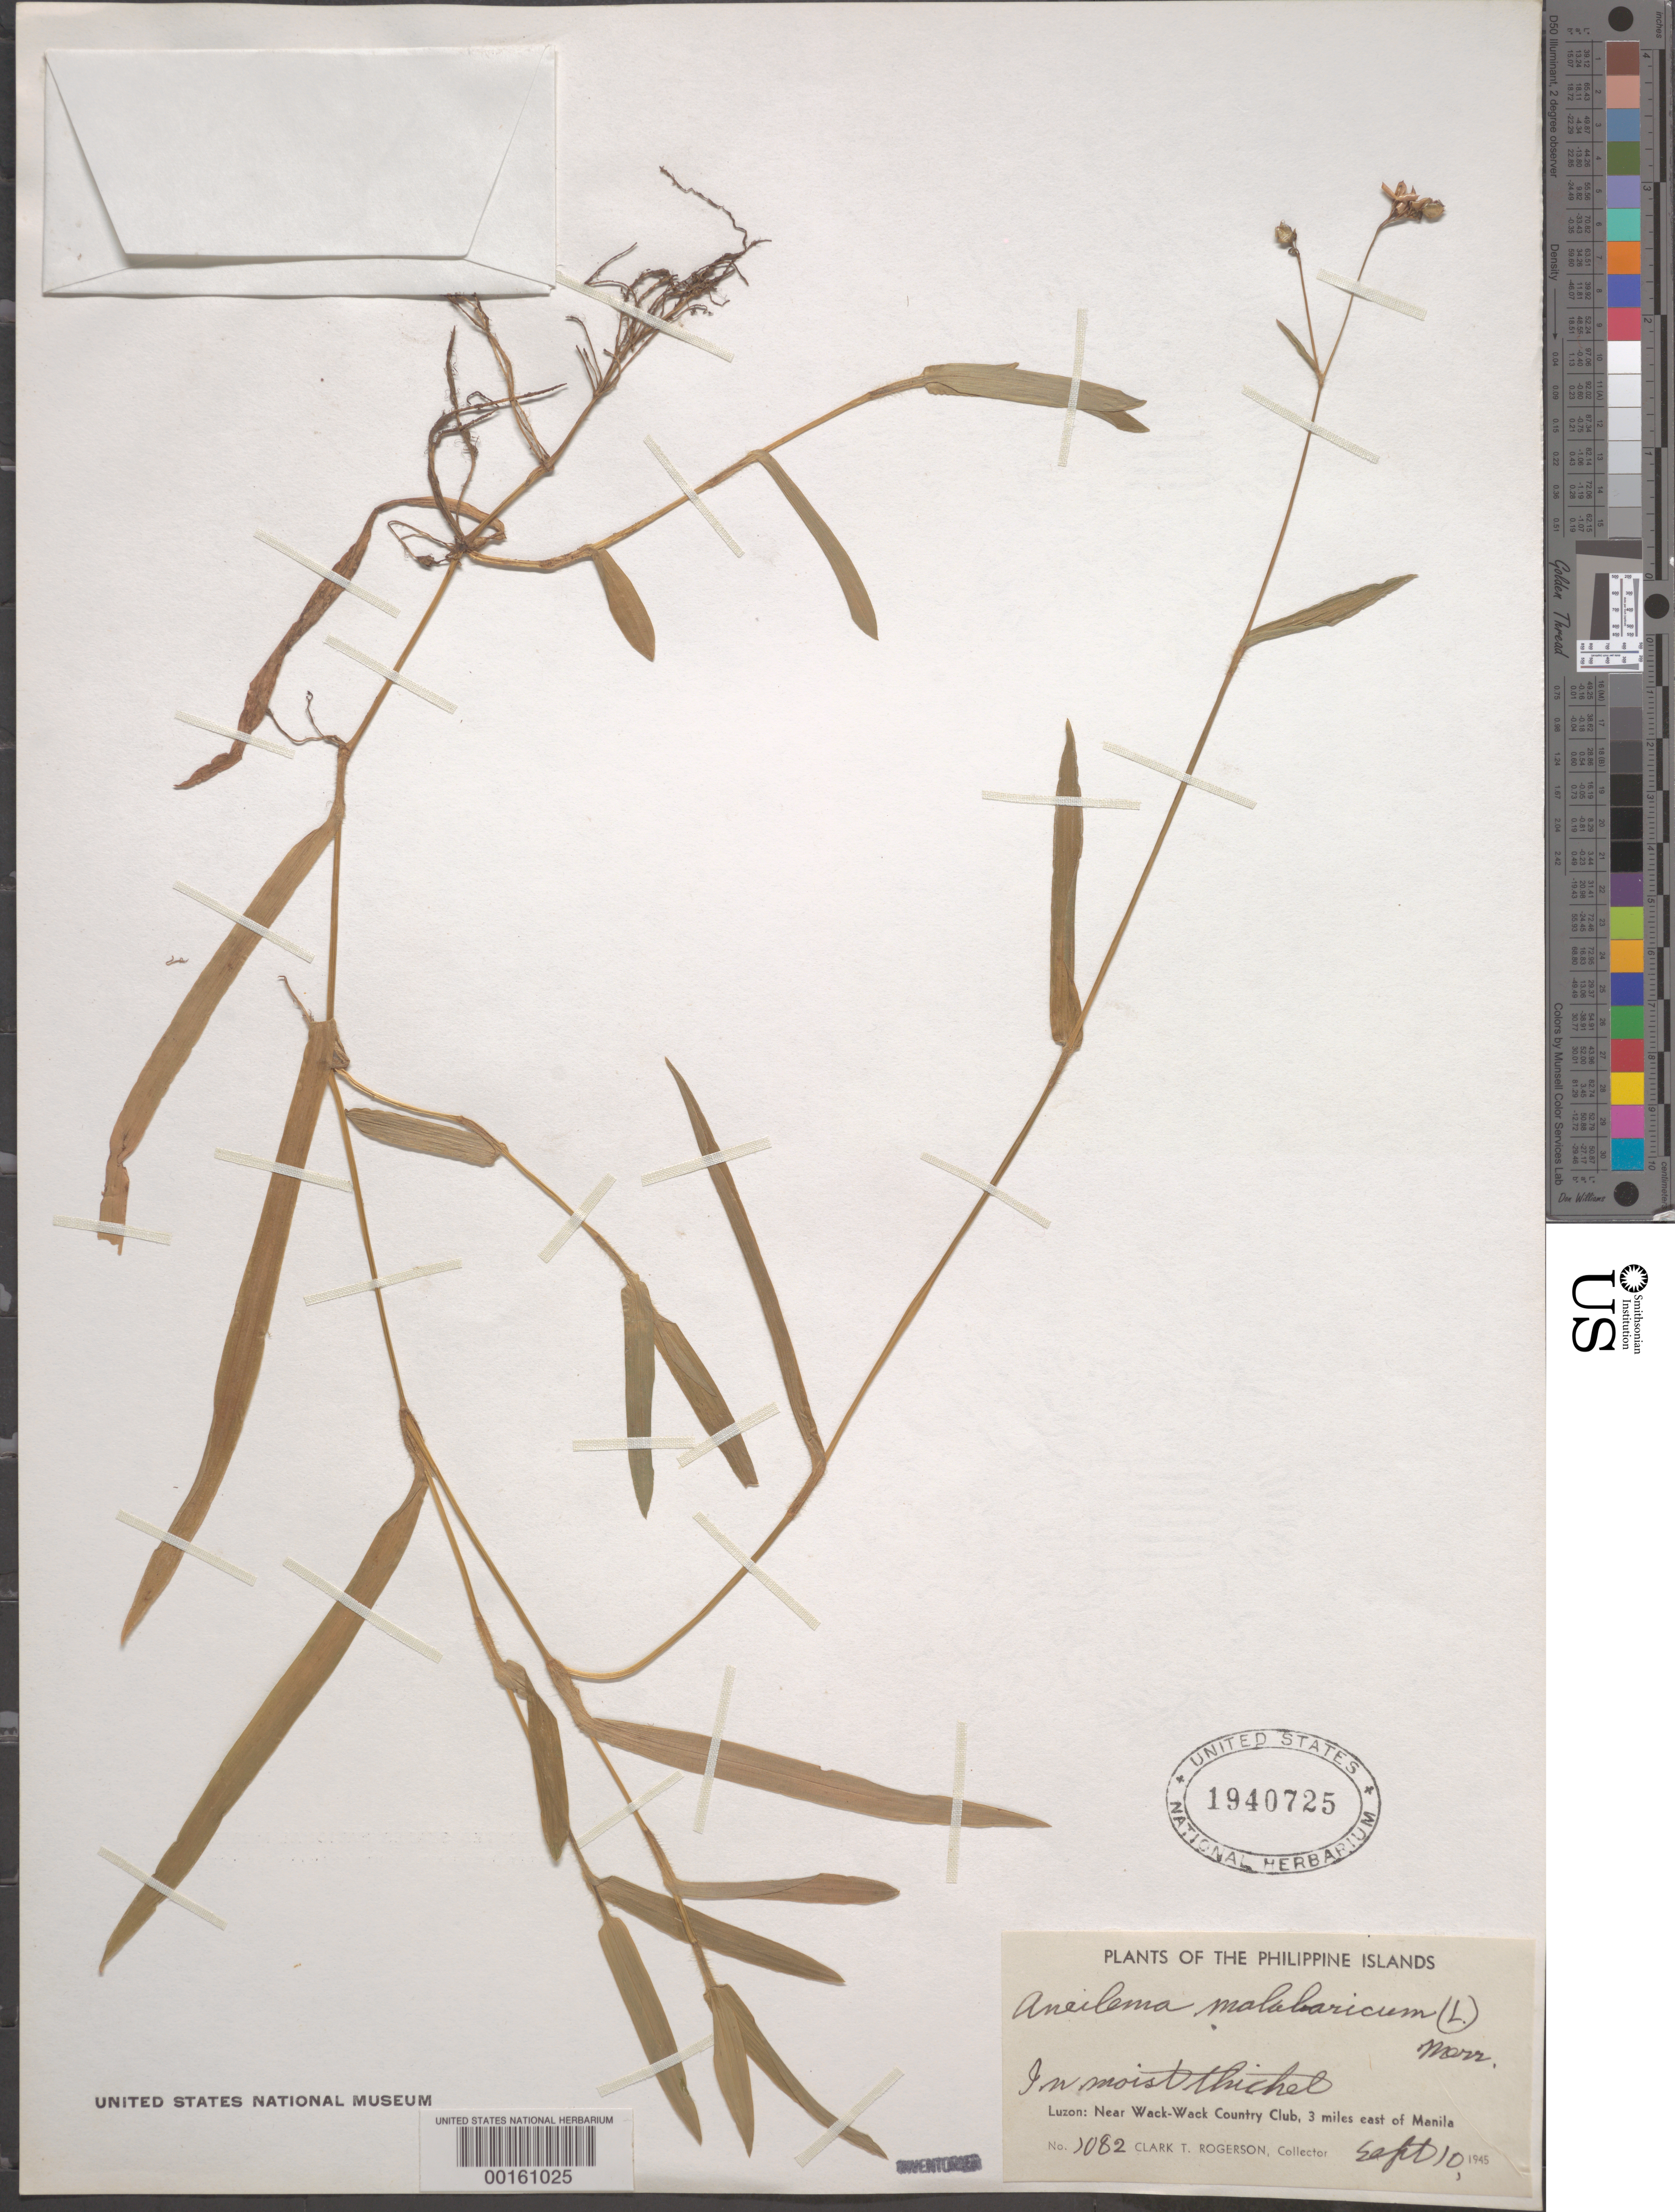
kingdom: Plantae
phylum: Tracheophyta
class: Liliopsida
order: Commelinales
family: Commelinaceae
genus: Murdannia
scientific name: Murdannia nudiflora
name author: (L.) Brenan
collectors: C. Rogerson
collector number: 1082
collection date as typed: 10 Sep 1945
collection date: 1945-09-10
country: Philippines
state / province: National Capital Region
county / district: Manila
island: Luzon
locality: E of manila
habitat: Moist thicket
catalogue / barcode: US 1940725